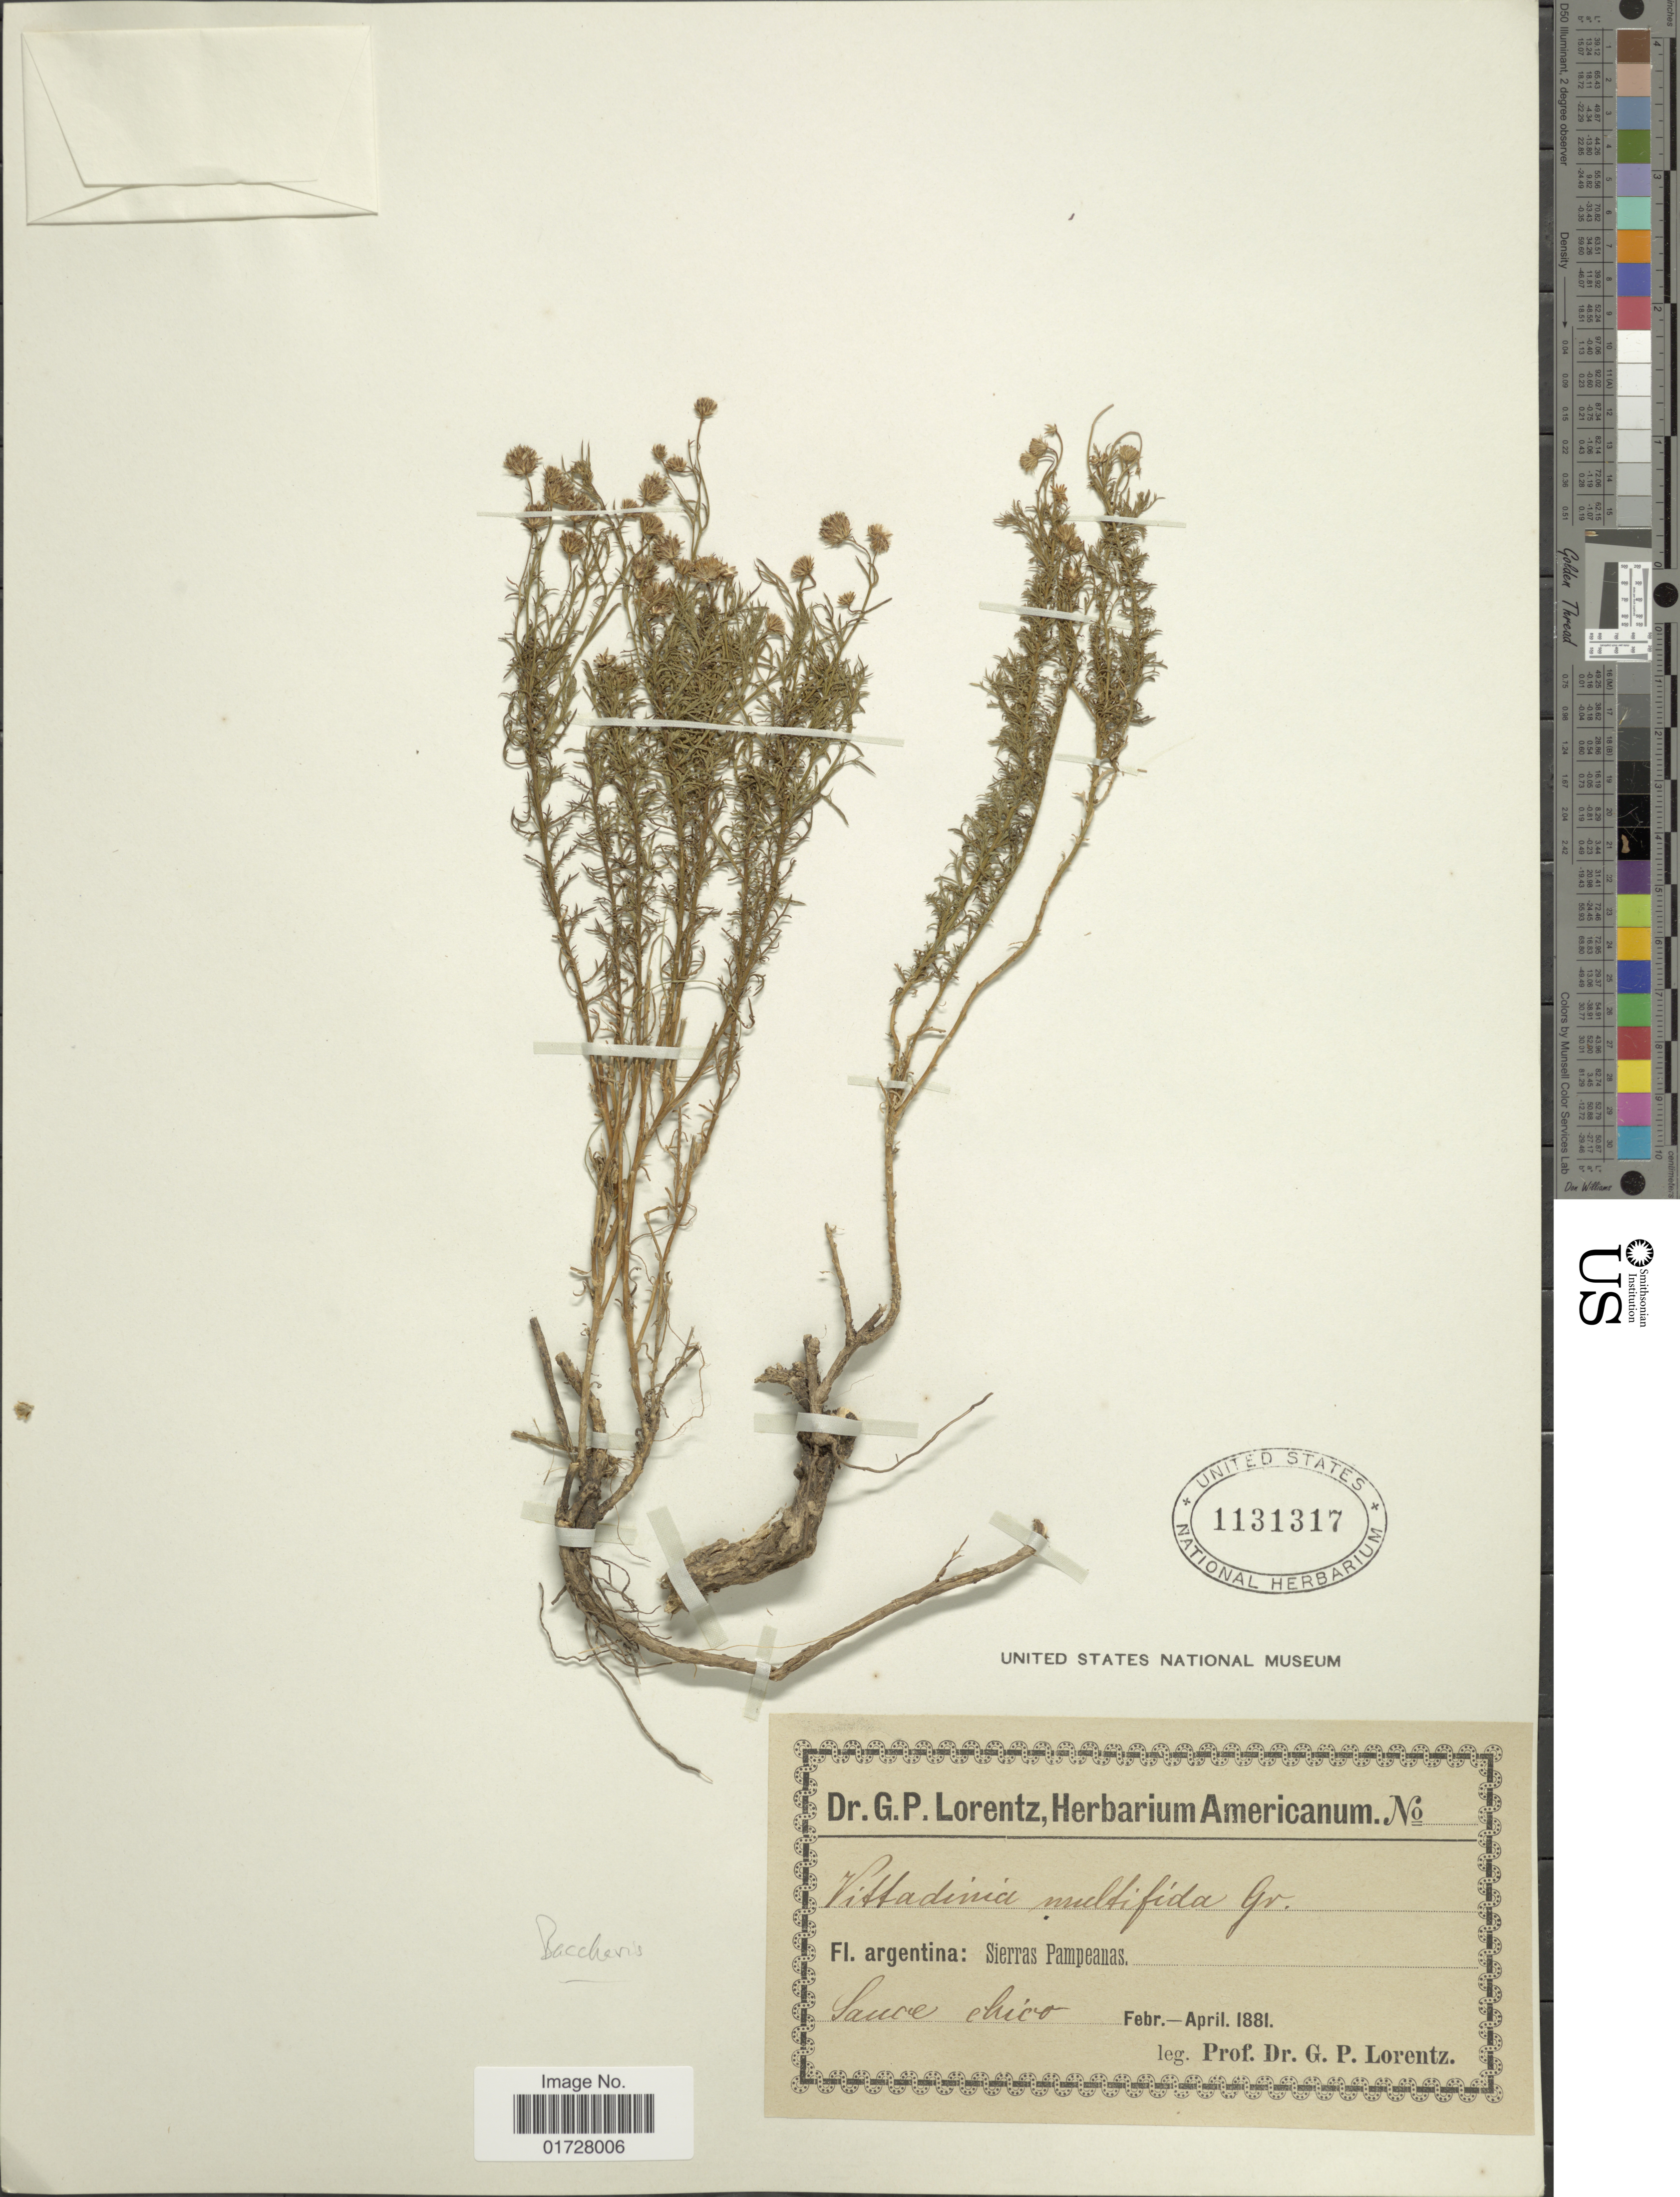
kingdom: Plantae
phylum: Tracheophyta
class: Magnoliopsida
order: Asterales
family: Asteraceae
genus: Baccharis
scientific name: Baccharis ulicina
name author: Hook. & Arn.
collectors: P. G. Lorentz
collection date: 1881-02/1881-04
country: Argentina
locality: Sierras Pampeanas, Sauce Chico.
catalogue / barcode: US 1131317